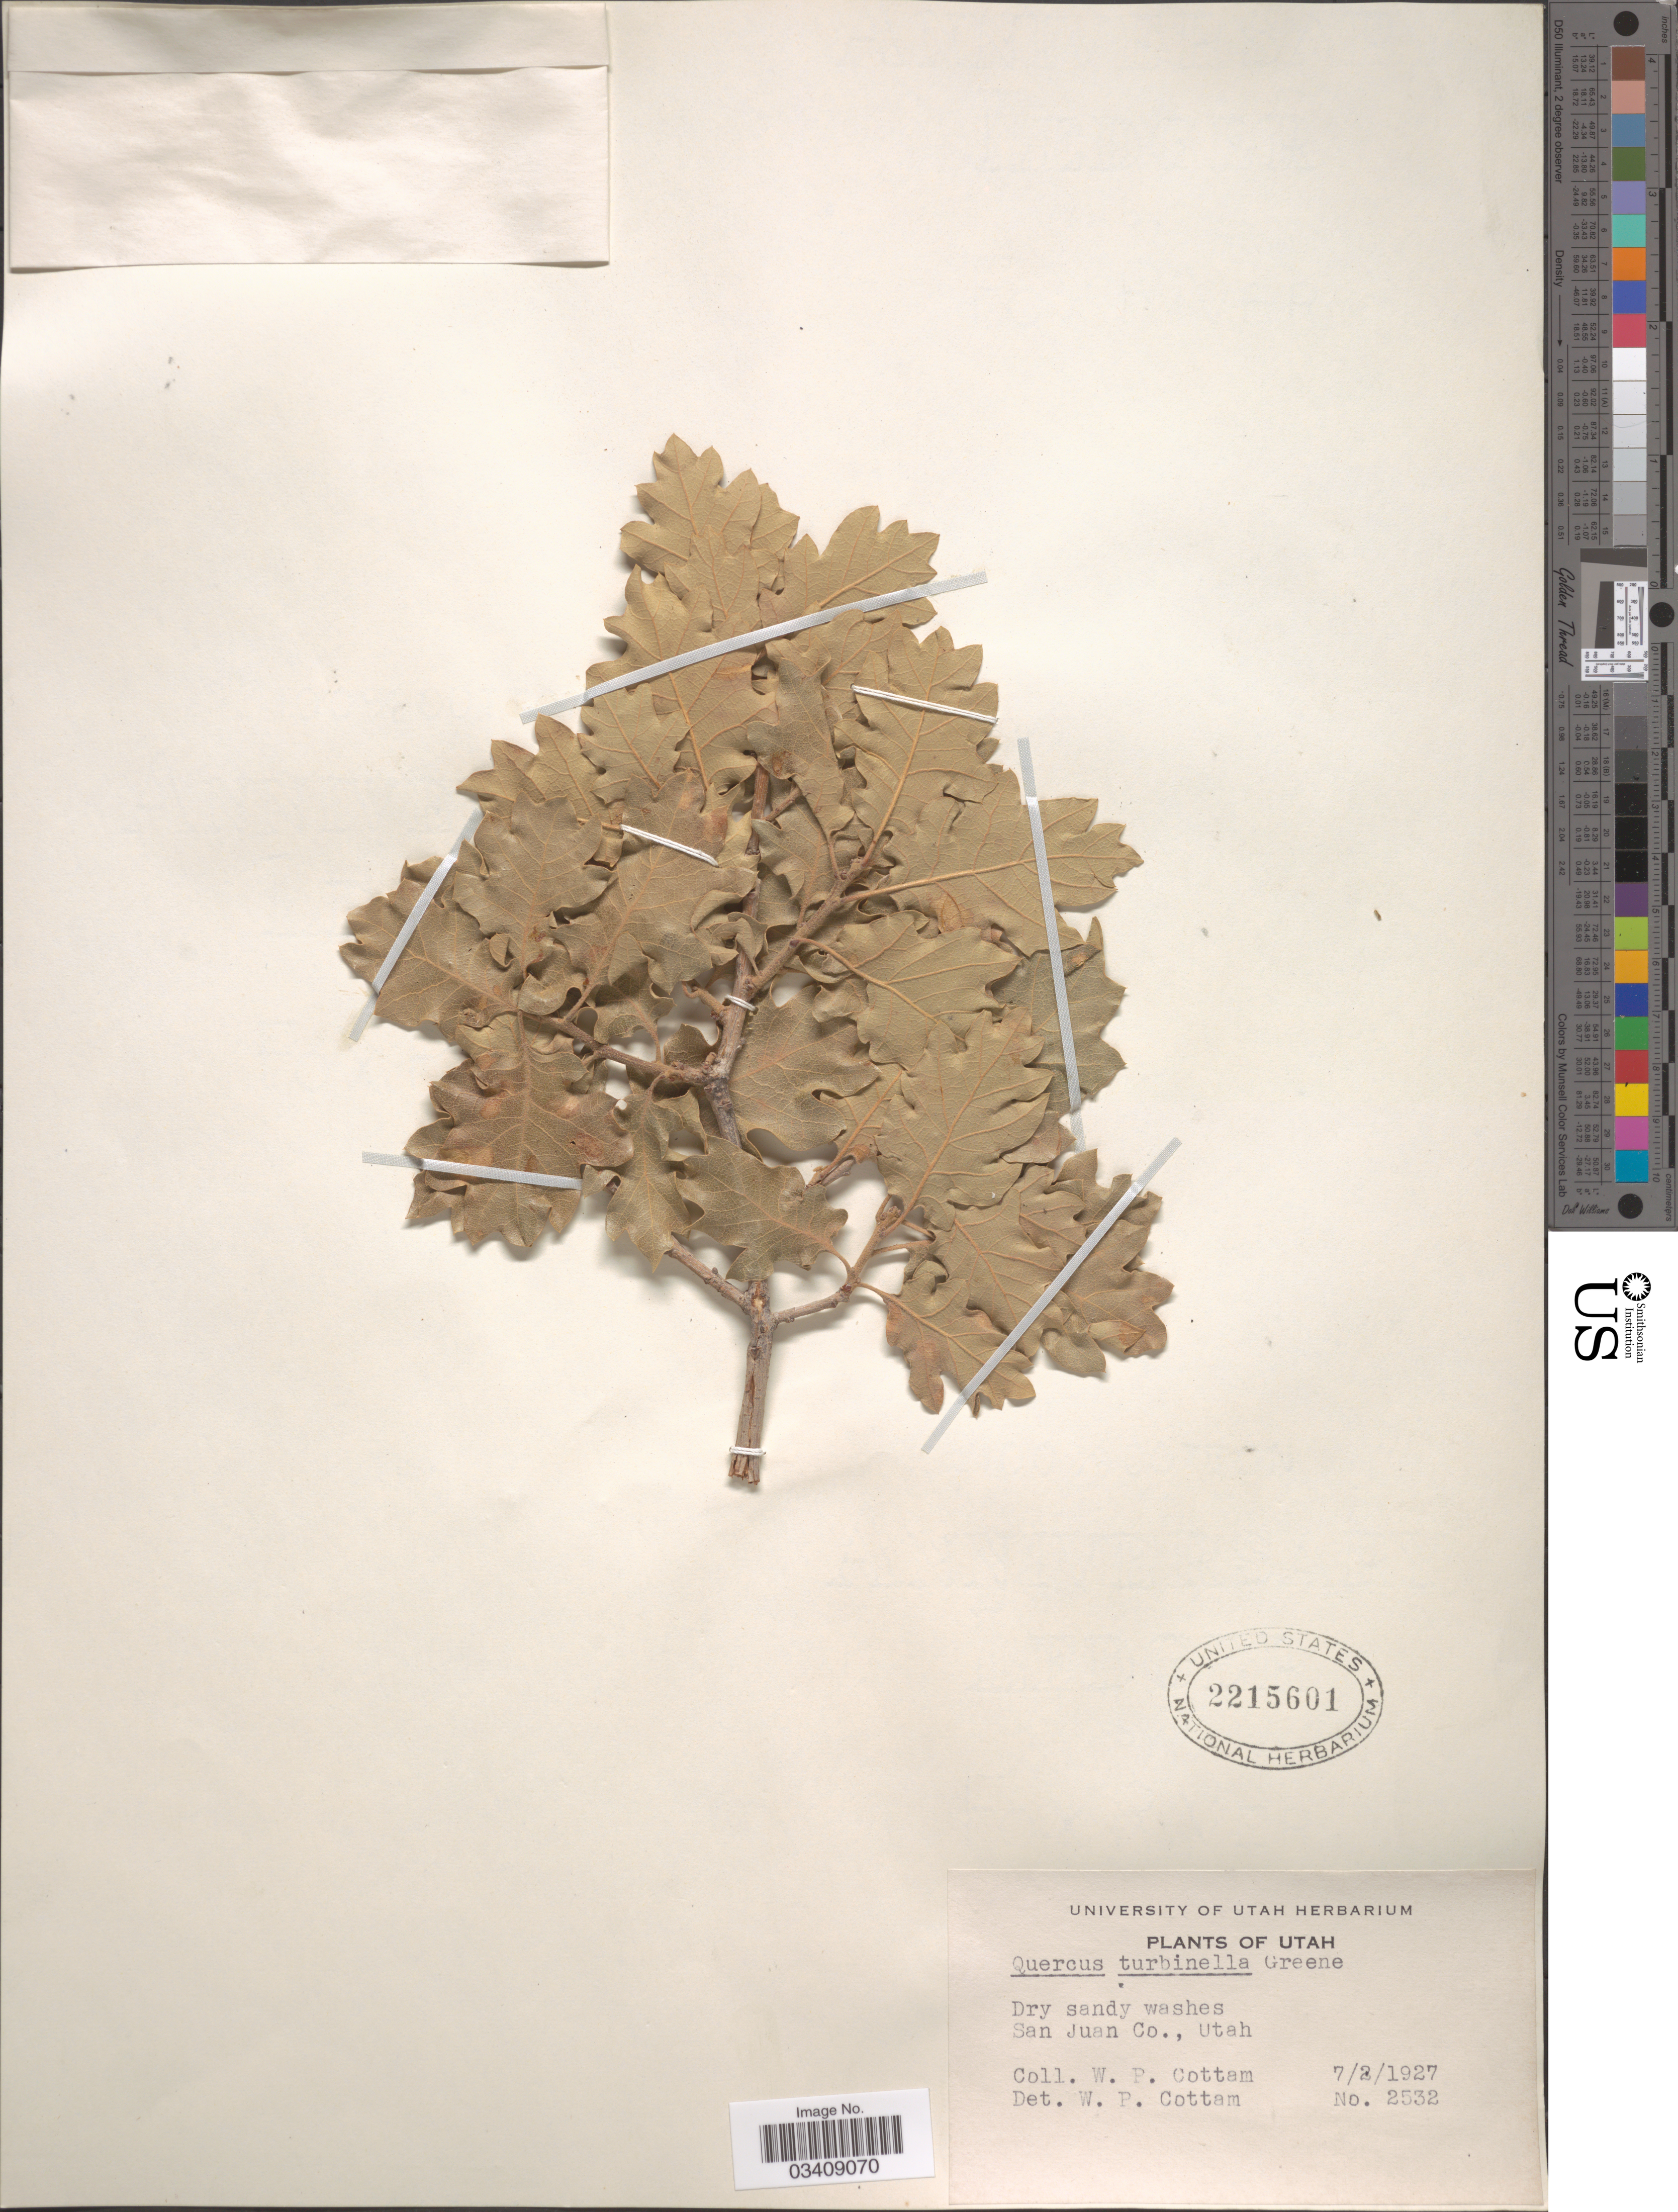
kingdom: Plantae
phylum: Tracheophyta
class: Magnoliopsida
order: Fagales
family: Fagaceae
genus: Quercus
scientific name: Quercus turbinella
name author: Greene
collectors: W. Cottam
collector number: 2532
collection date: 1927-07-02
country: United States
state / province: Utah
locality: San Juan Co.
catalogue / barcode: US 2215601